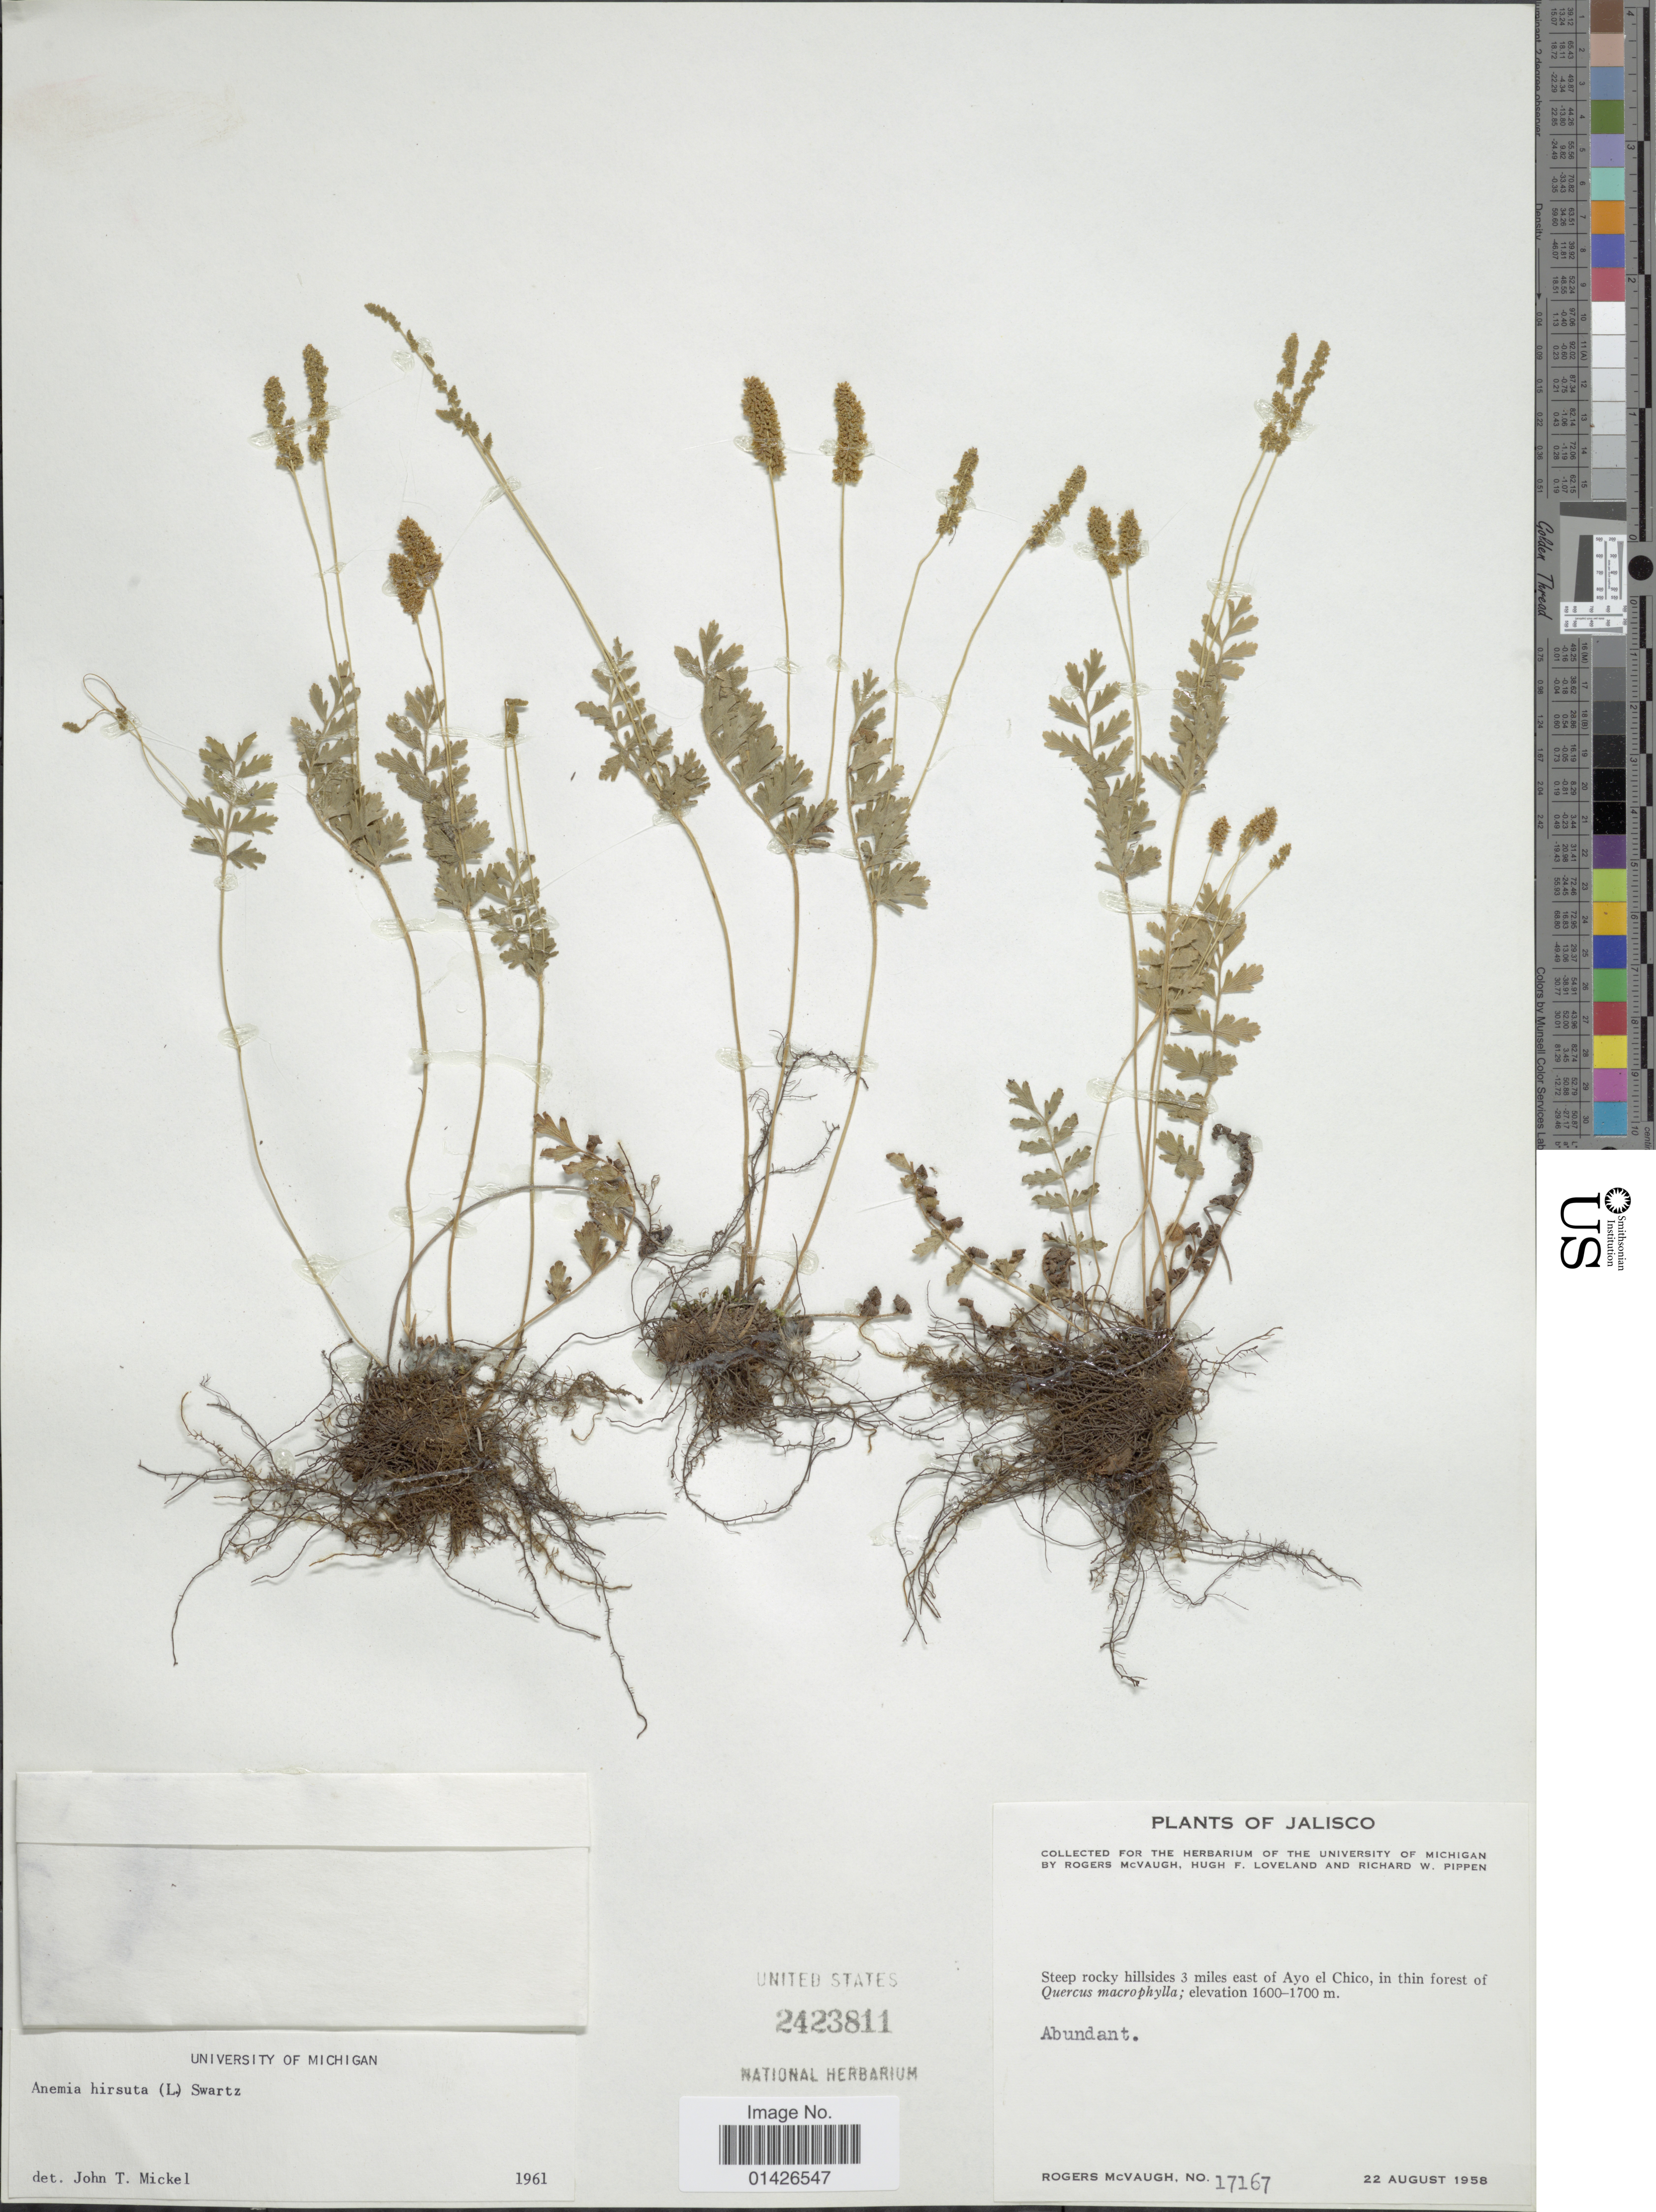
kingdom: Plantae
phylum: Tracheophyta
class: Polypodiopsida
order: Schizaeales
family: Anemiaceae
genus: Anemia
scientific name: Anemia hirsuta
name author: (L.) Sw.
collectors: R. McVaugh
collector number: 17167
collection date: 1958-08-22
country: Mexico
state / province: Jalisco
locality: Steep rocky hillsides 3 miles east of Cayo el Chico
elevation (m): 1600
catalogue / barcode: US 2423811